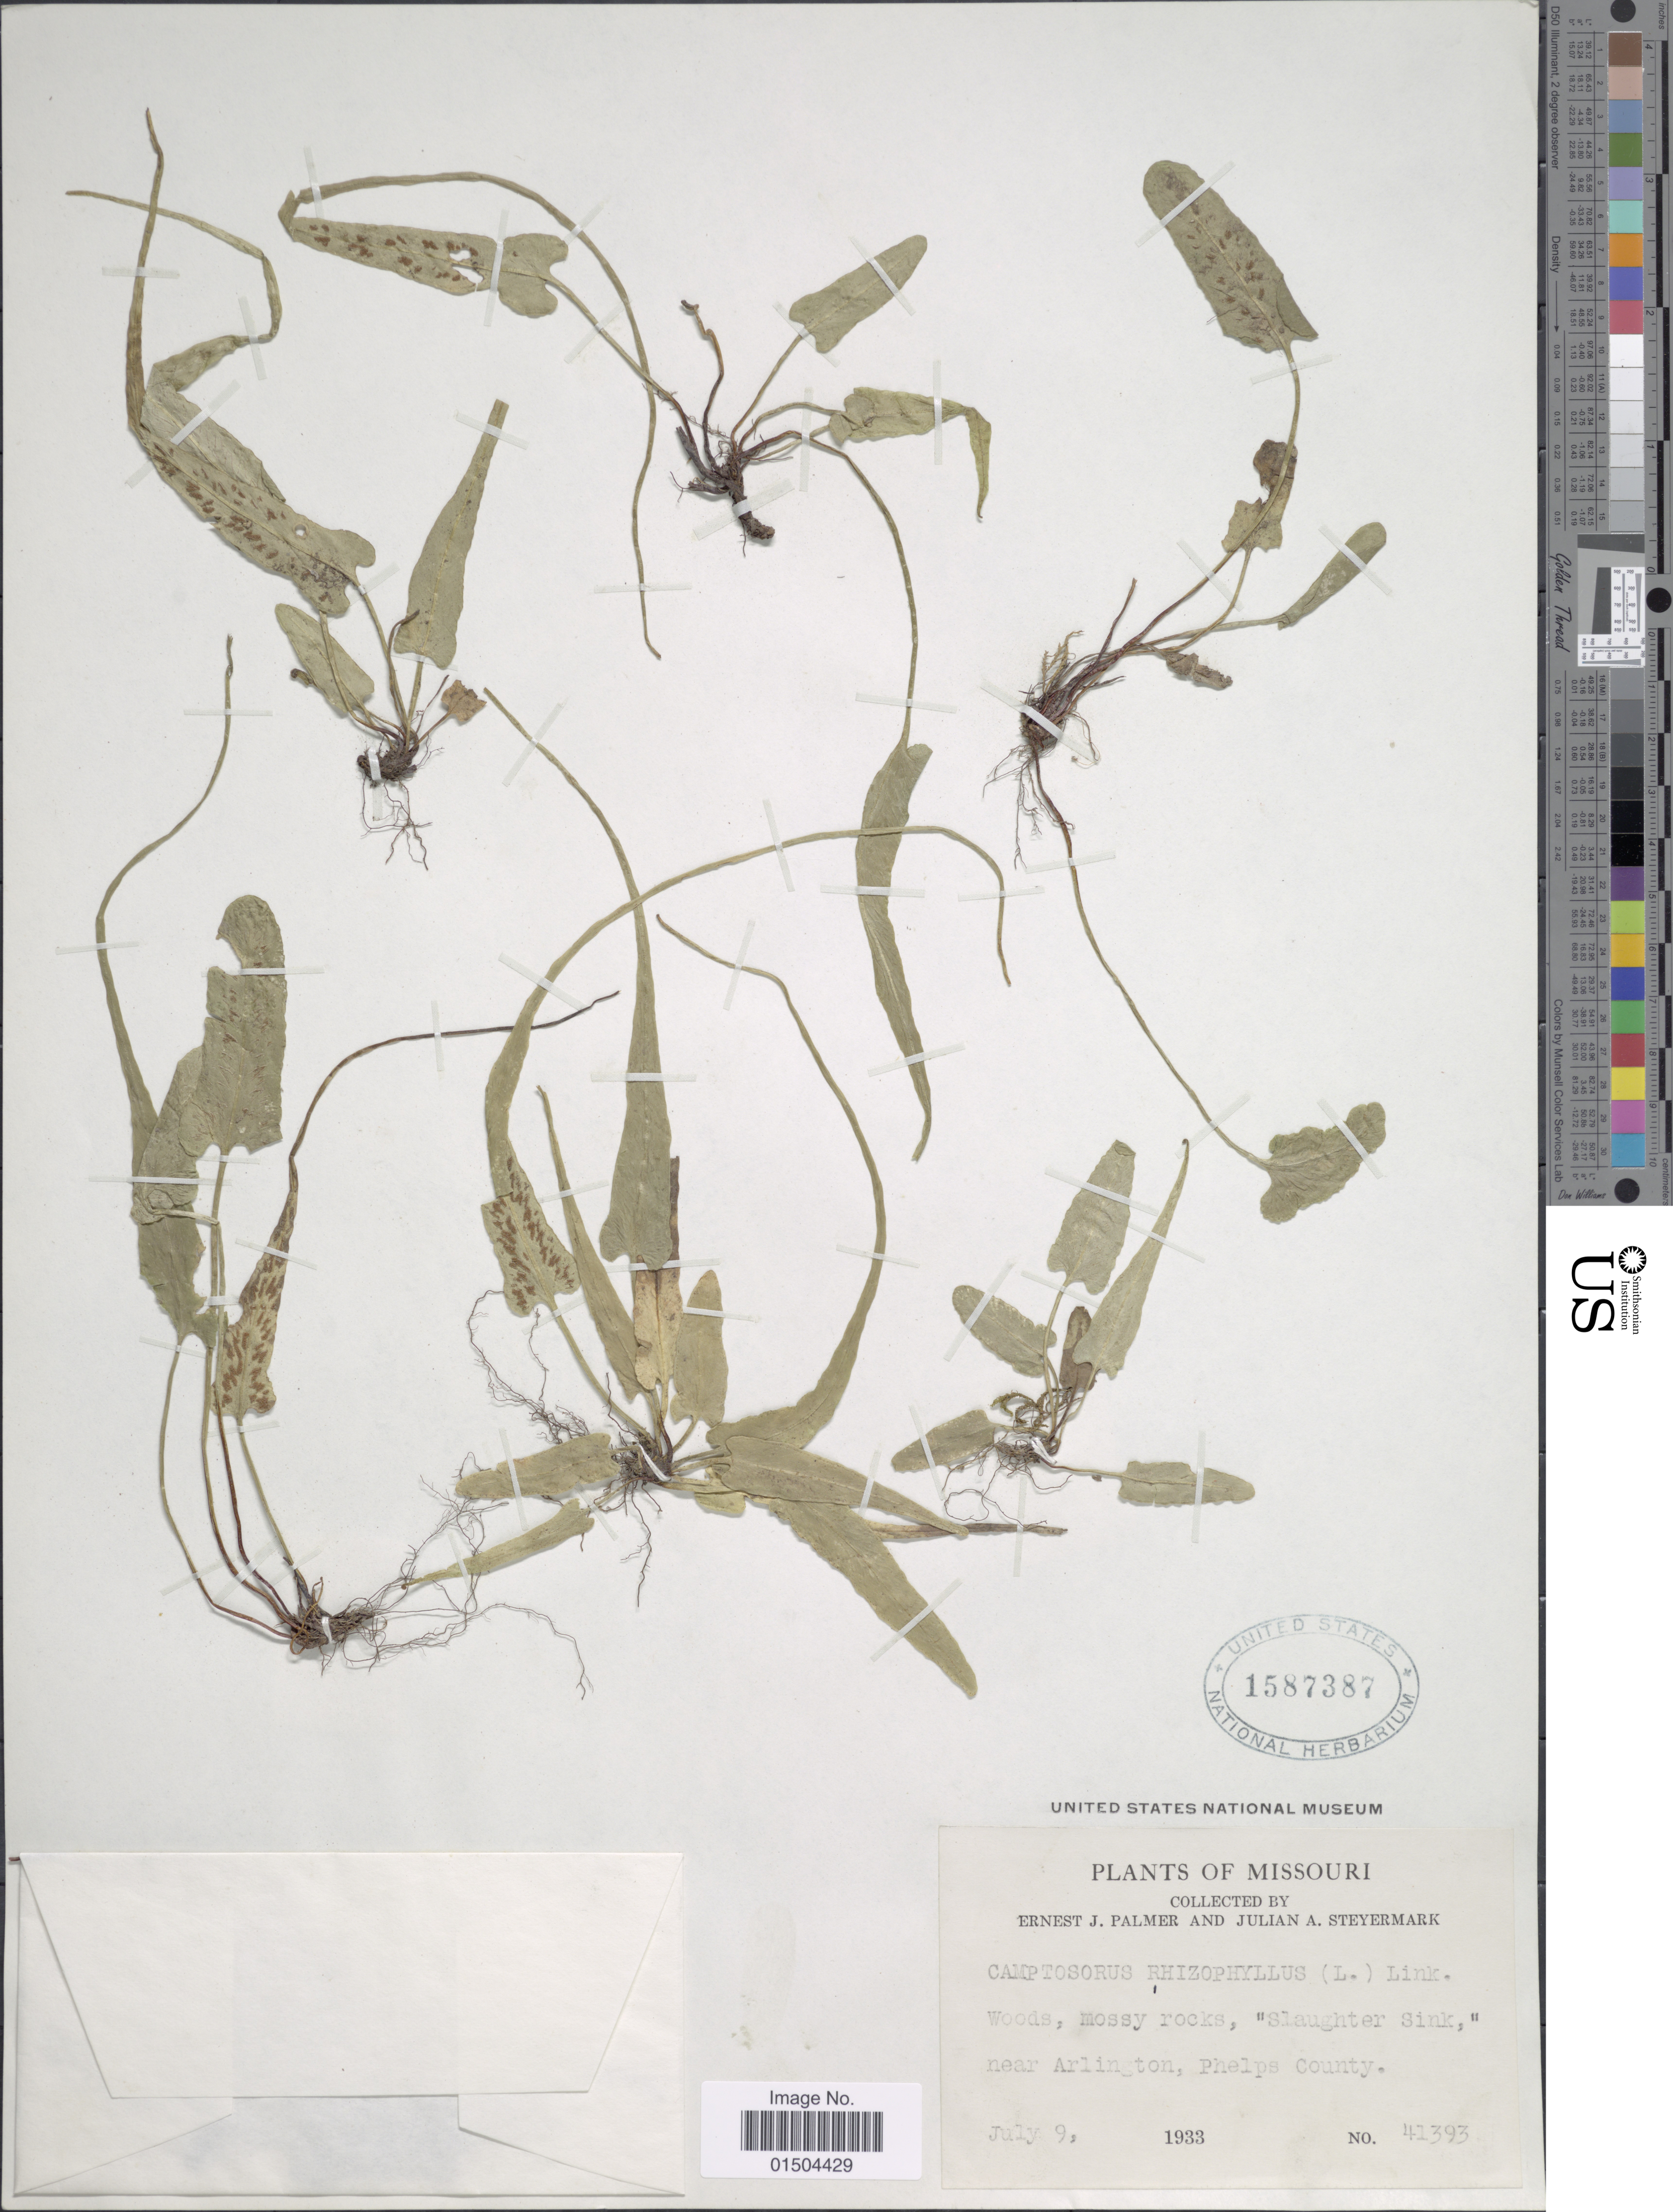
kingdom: Plantae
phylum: Tracheophyta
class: Polypodiopsida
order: Polypodiales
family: Aspleniaceae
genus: Asplenium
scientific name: Asplenium rhizophyllum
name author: L.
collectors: E. J. Palmer & J. Steyermark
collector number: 41393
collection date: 1933-07-09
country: United States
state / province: Missouri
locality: Woods, mossy rocks, "Slaughter Sink", near Arlington, Phelps County.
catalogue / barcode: US 1587387